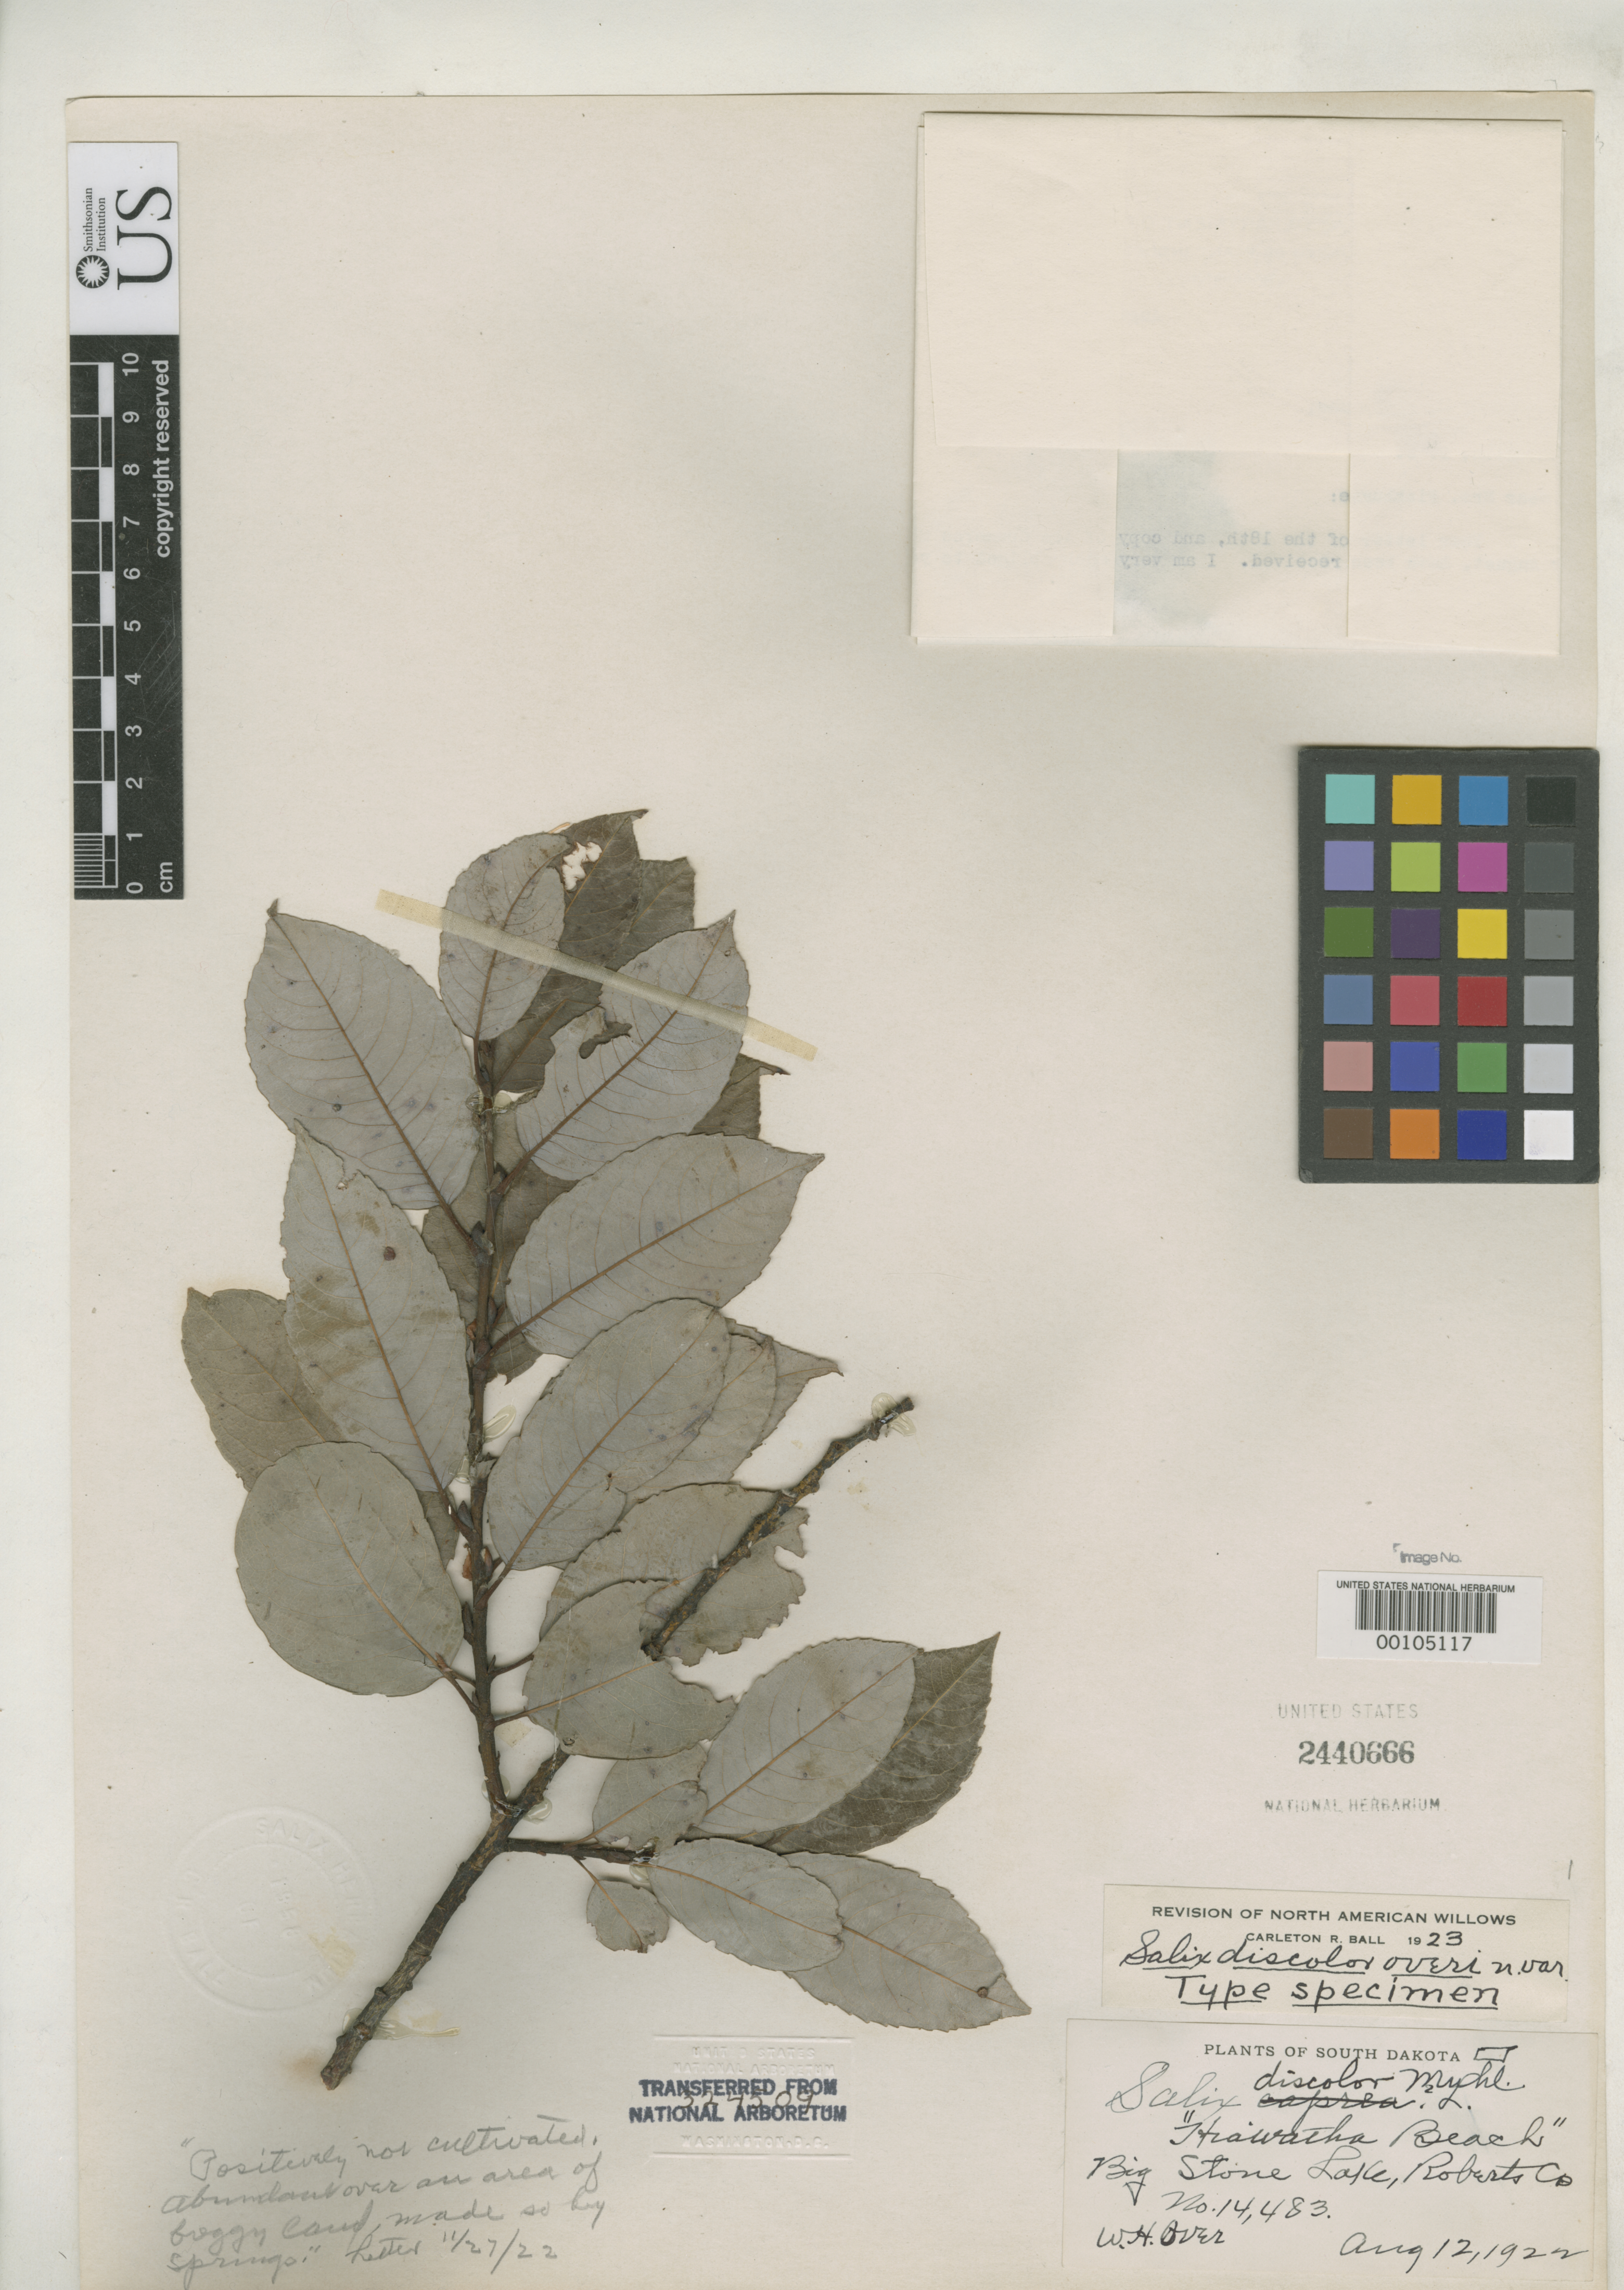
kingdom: Plantae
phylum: Tracheophyta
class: Magnoliopsida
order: Malpighiales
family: Salicaceae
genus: Salix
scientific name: Salix discolor var. overi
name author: C.R. Ball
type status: Syntype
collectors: W. Over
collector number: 14483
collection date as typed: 12 Aug 1922 to 21 May 1923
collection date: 1922-08-12/1923-05-21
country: United States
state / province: South Dakota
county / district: Roberts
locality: Hiawatha Beach, Big Stone Lake.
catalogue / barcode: US 2440666